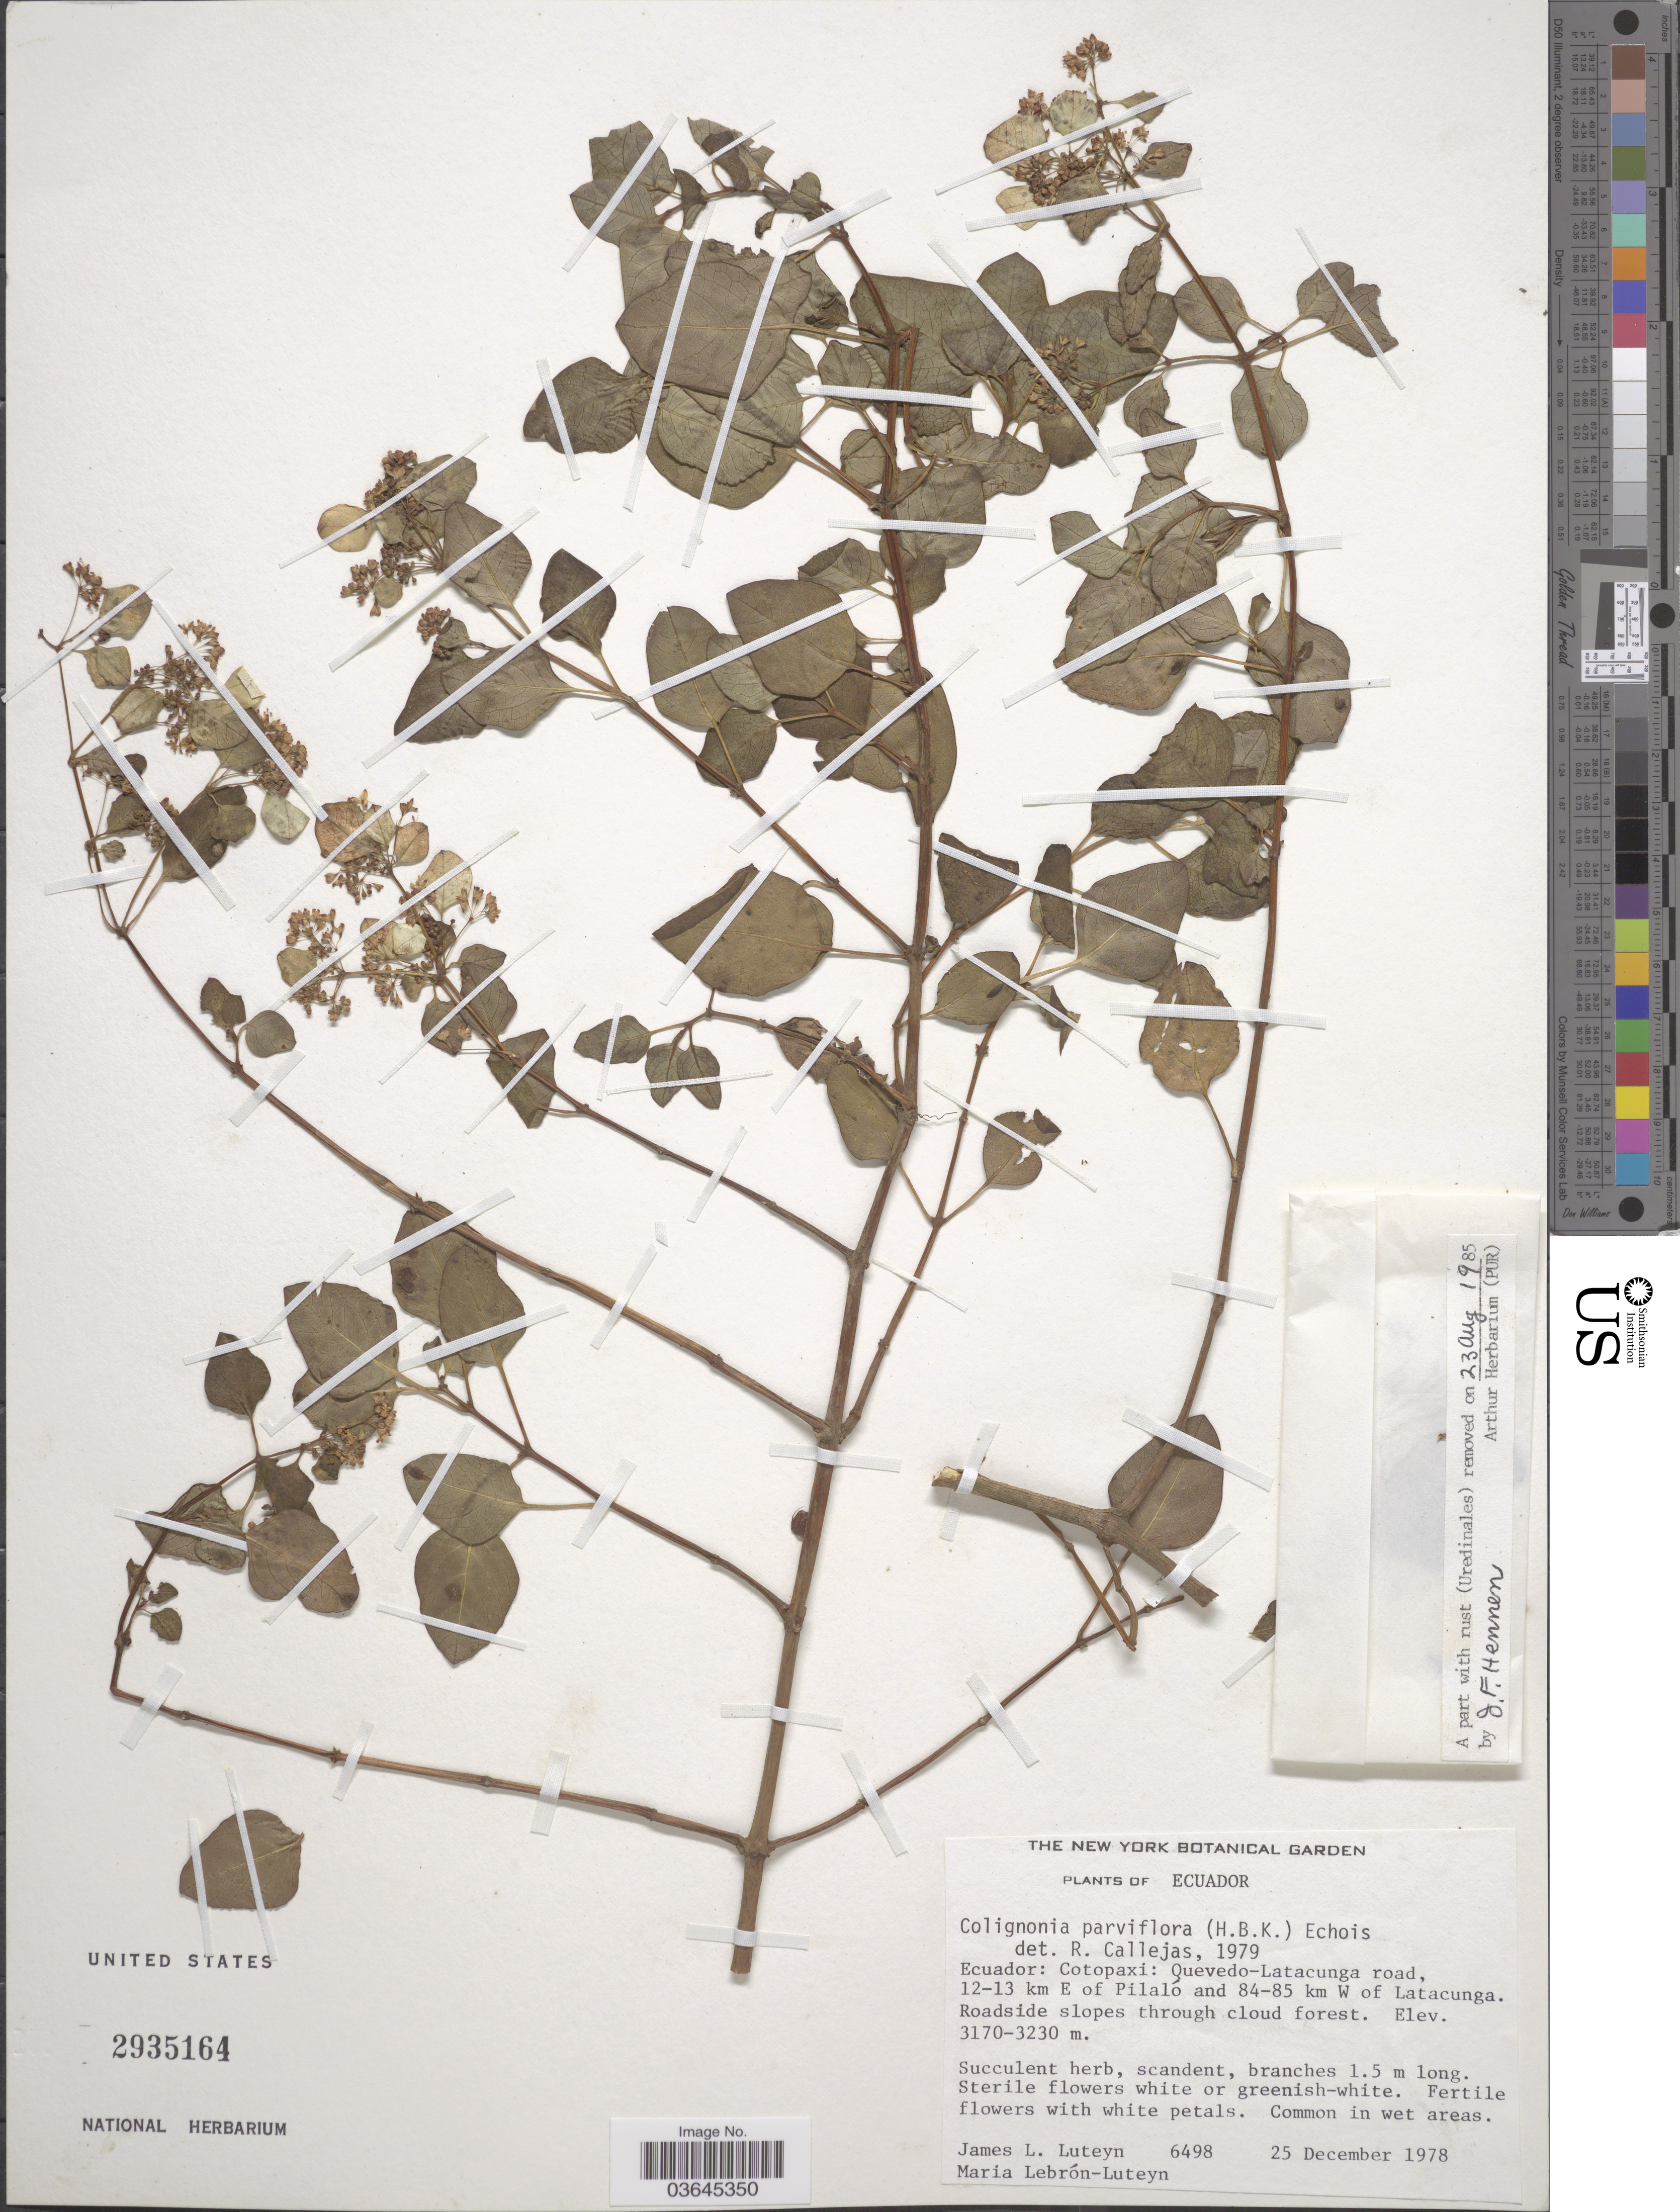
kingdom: Plantae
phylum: Tracheophyta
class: Magnoliopsida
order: Caryophyllales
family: Nyctaginaceae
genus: Colignonia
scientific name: Colignonia parviflora subsp. parviflora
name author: (Kunth) Choisy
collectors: J. L. Luteyn & M. L. Lebrón-Luteyn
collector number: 6498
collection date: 1978-12-25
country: Ecuador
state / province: Cotopaxi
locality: Quevedo-Latacunga road, 12-13 km E of Pilaló and 84-85 km W of Latacunga.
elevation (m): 3170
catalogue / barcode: US 2935164